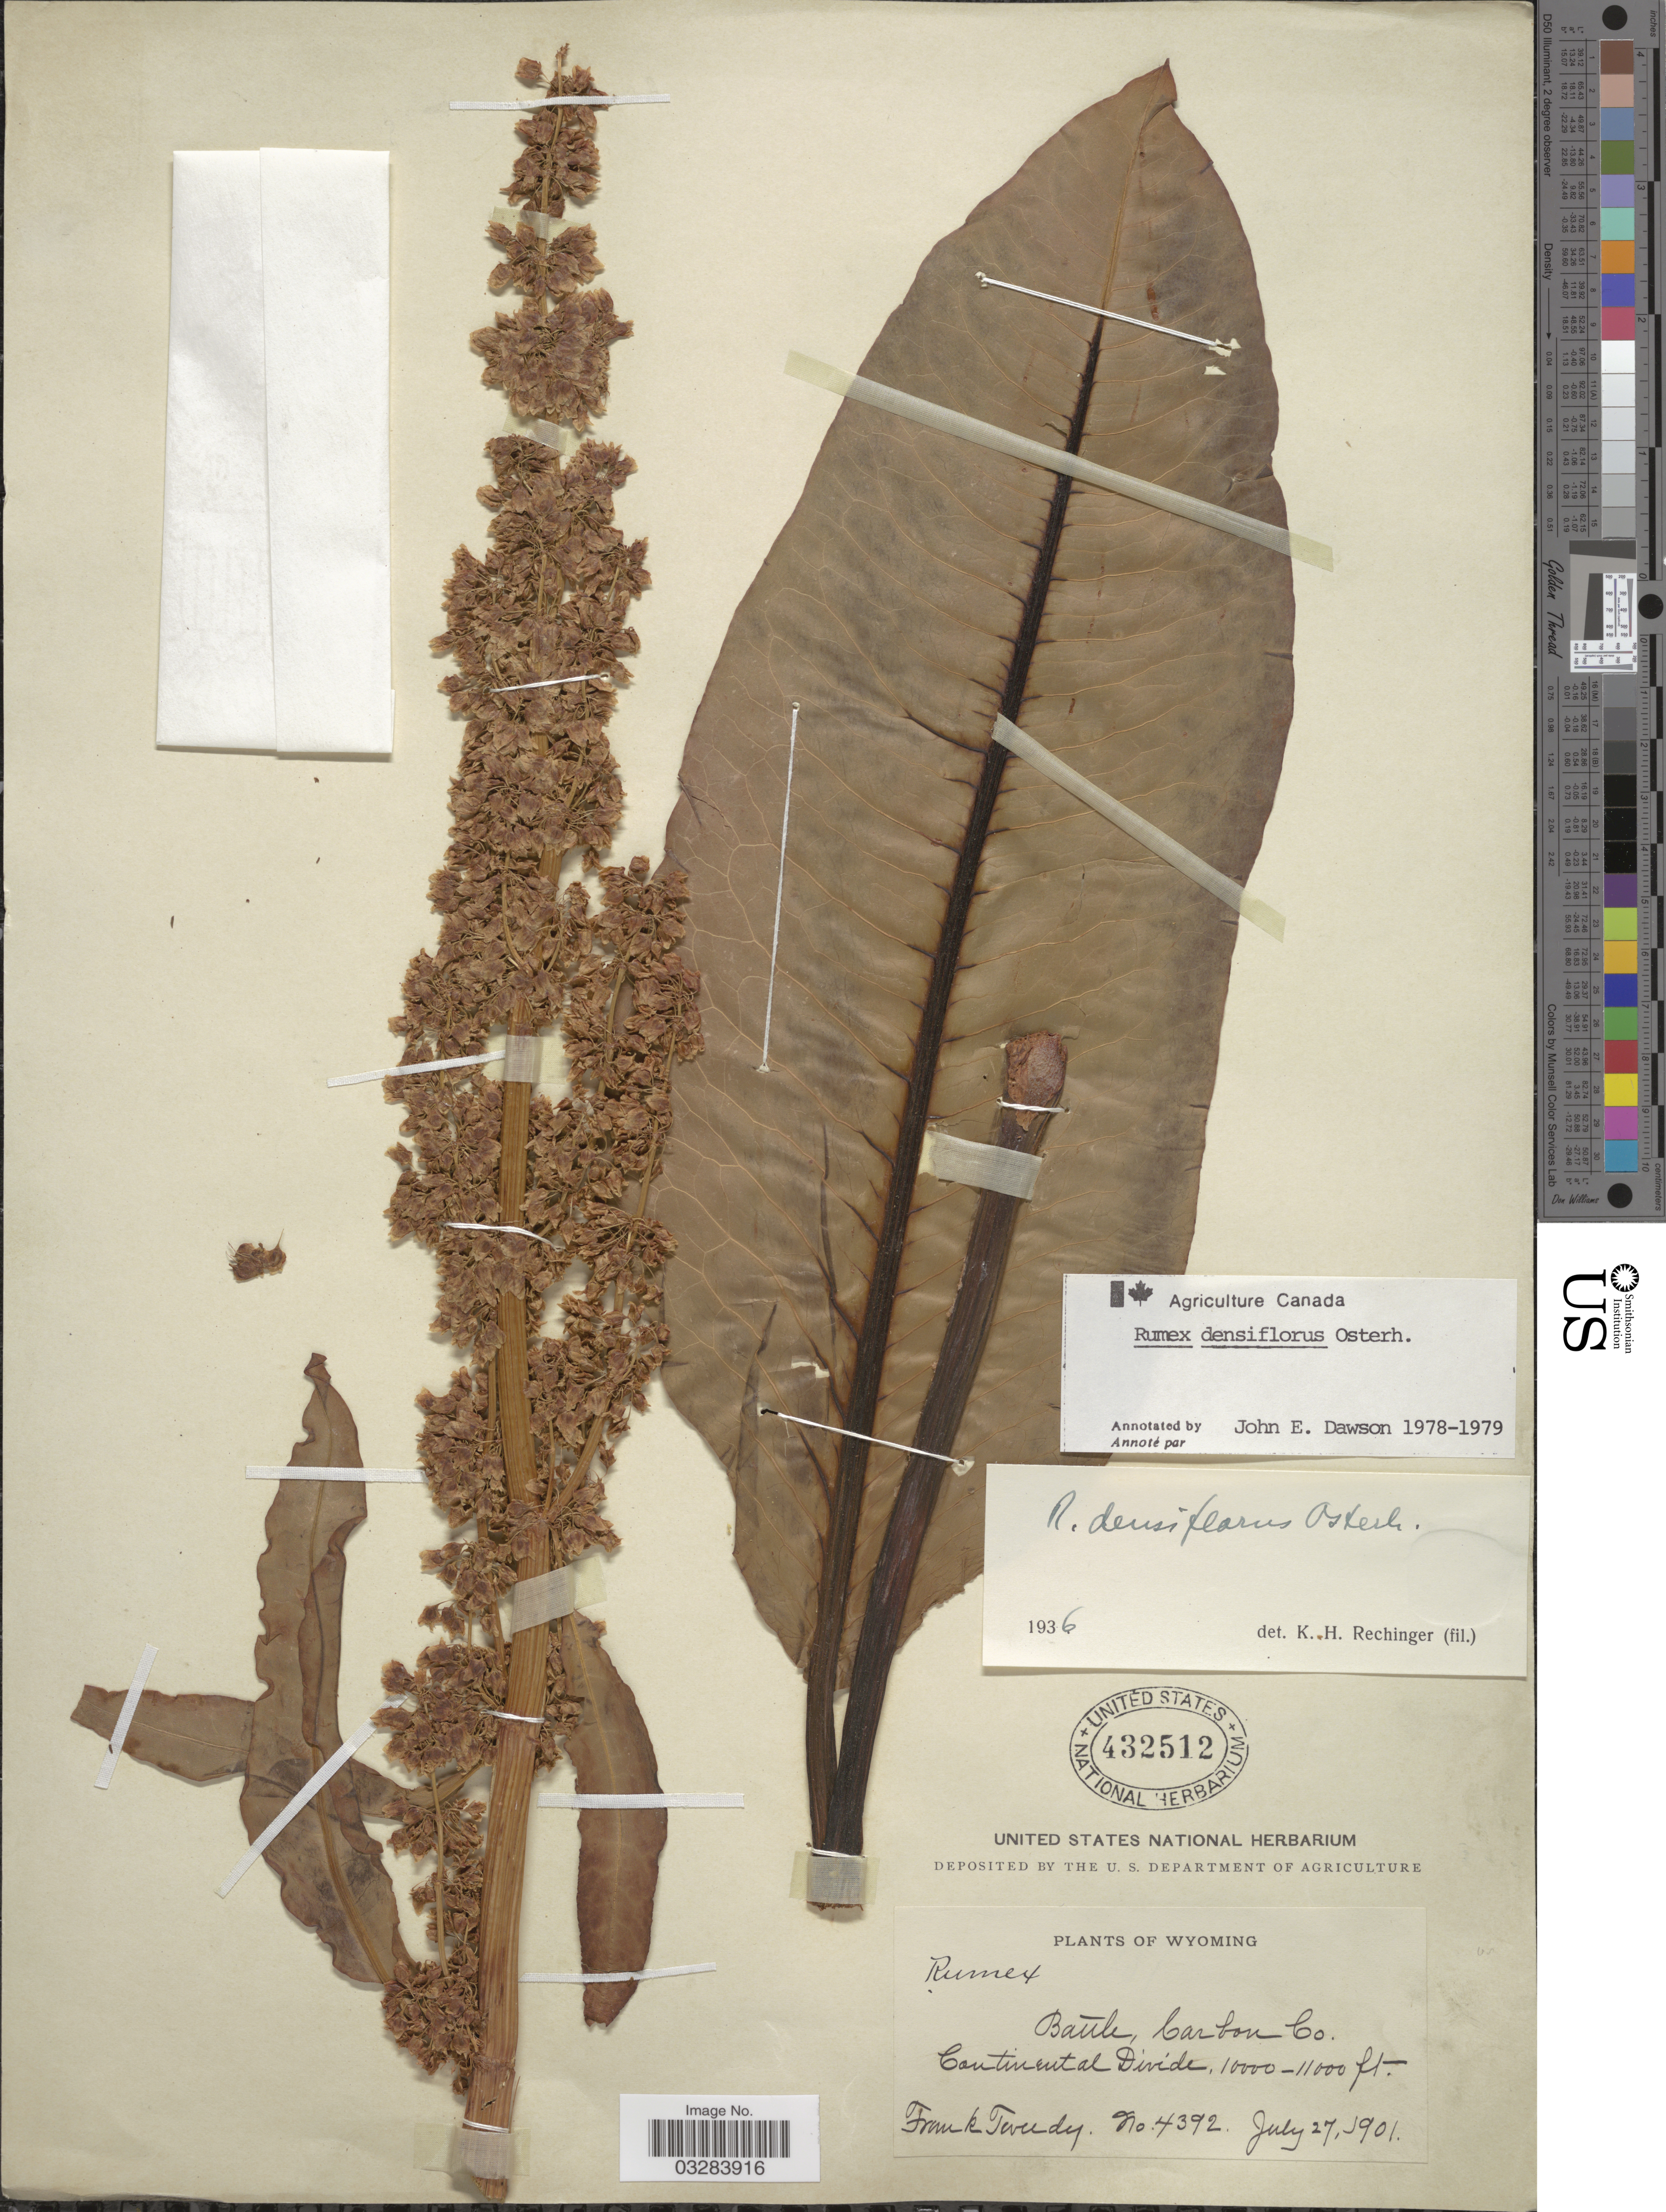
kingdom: Plantae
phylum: Tracheophyta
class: Magnoliopsida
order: Caryophyllales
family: Polygonaceae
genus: Rumex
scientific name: Rumex densiflorus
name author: Osterh.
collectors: F. Tweedy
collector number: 4392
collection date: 1901-07-27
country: United States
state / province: Wyoming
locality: Battle, Carbon Co. Continental Divide.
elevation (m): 3048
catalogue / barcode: US 432512